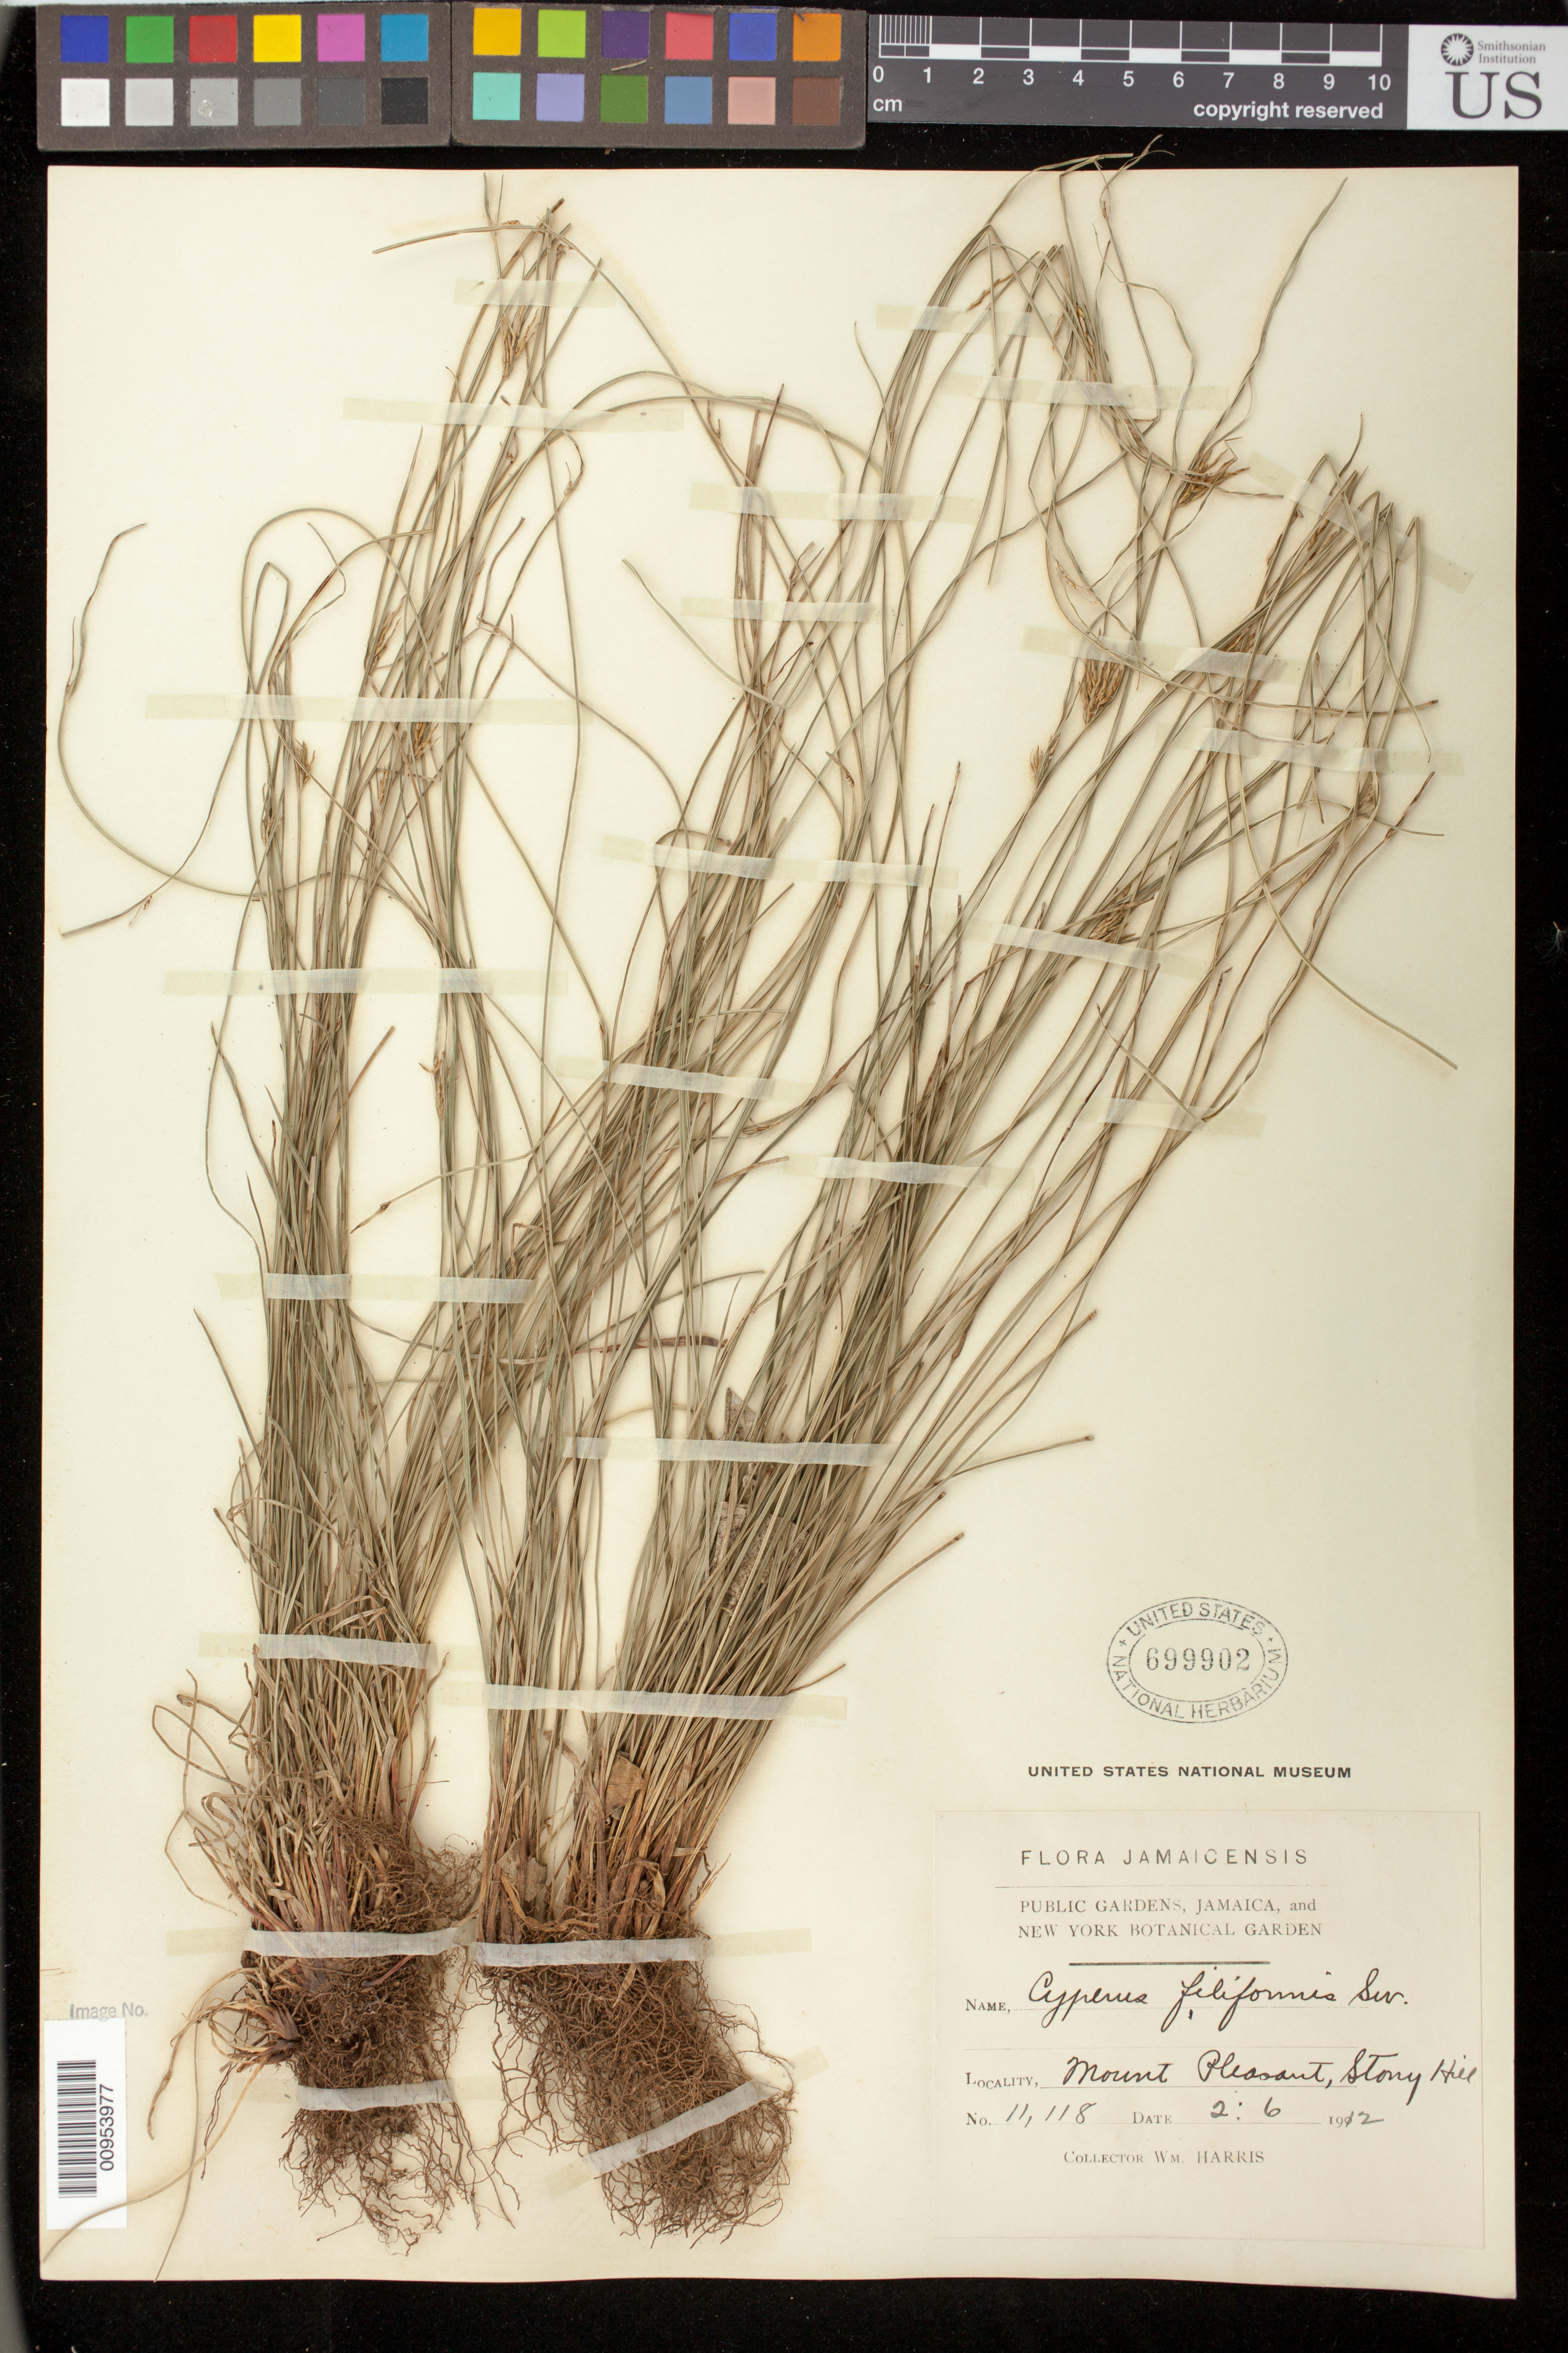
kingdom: Plantae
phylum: Tracheophyta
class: Liliopsida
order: Poales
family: Cyperaceae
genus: Cyperus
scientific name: Cyperus filiformis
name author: Sw.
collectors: W. H. Harris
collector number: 11118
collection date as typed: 02 Jun 1912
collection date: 1912-06-02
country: Jamaica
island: Jamaica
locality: Mount Pleasant, Stony Hill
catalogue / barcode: US 699902